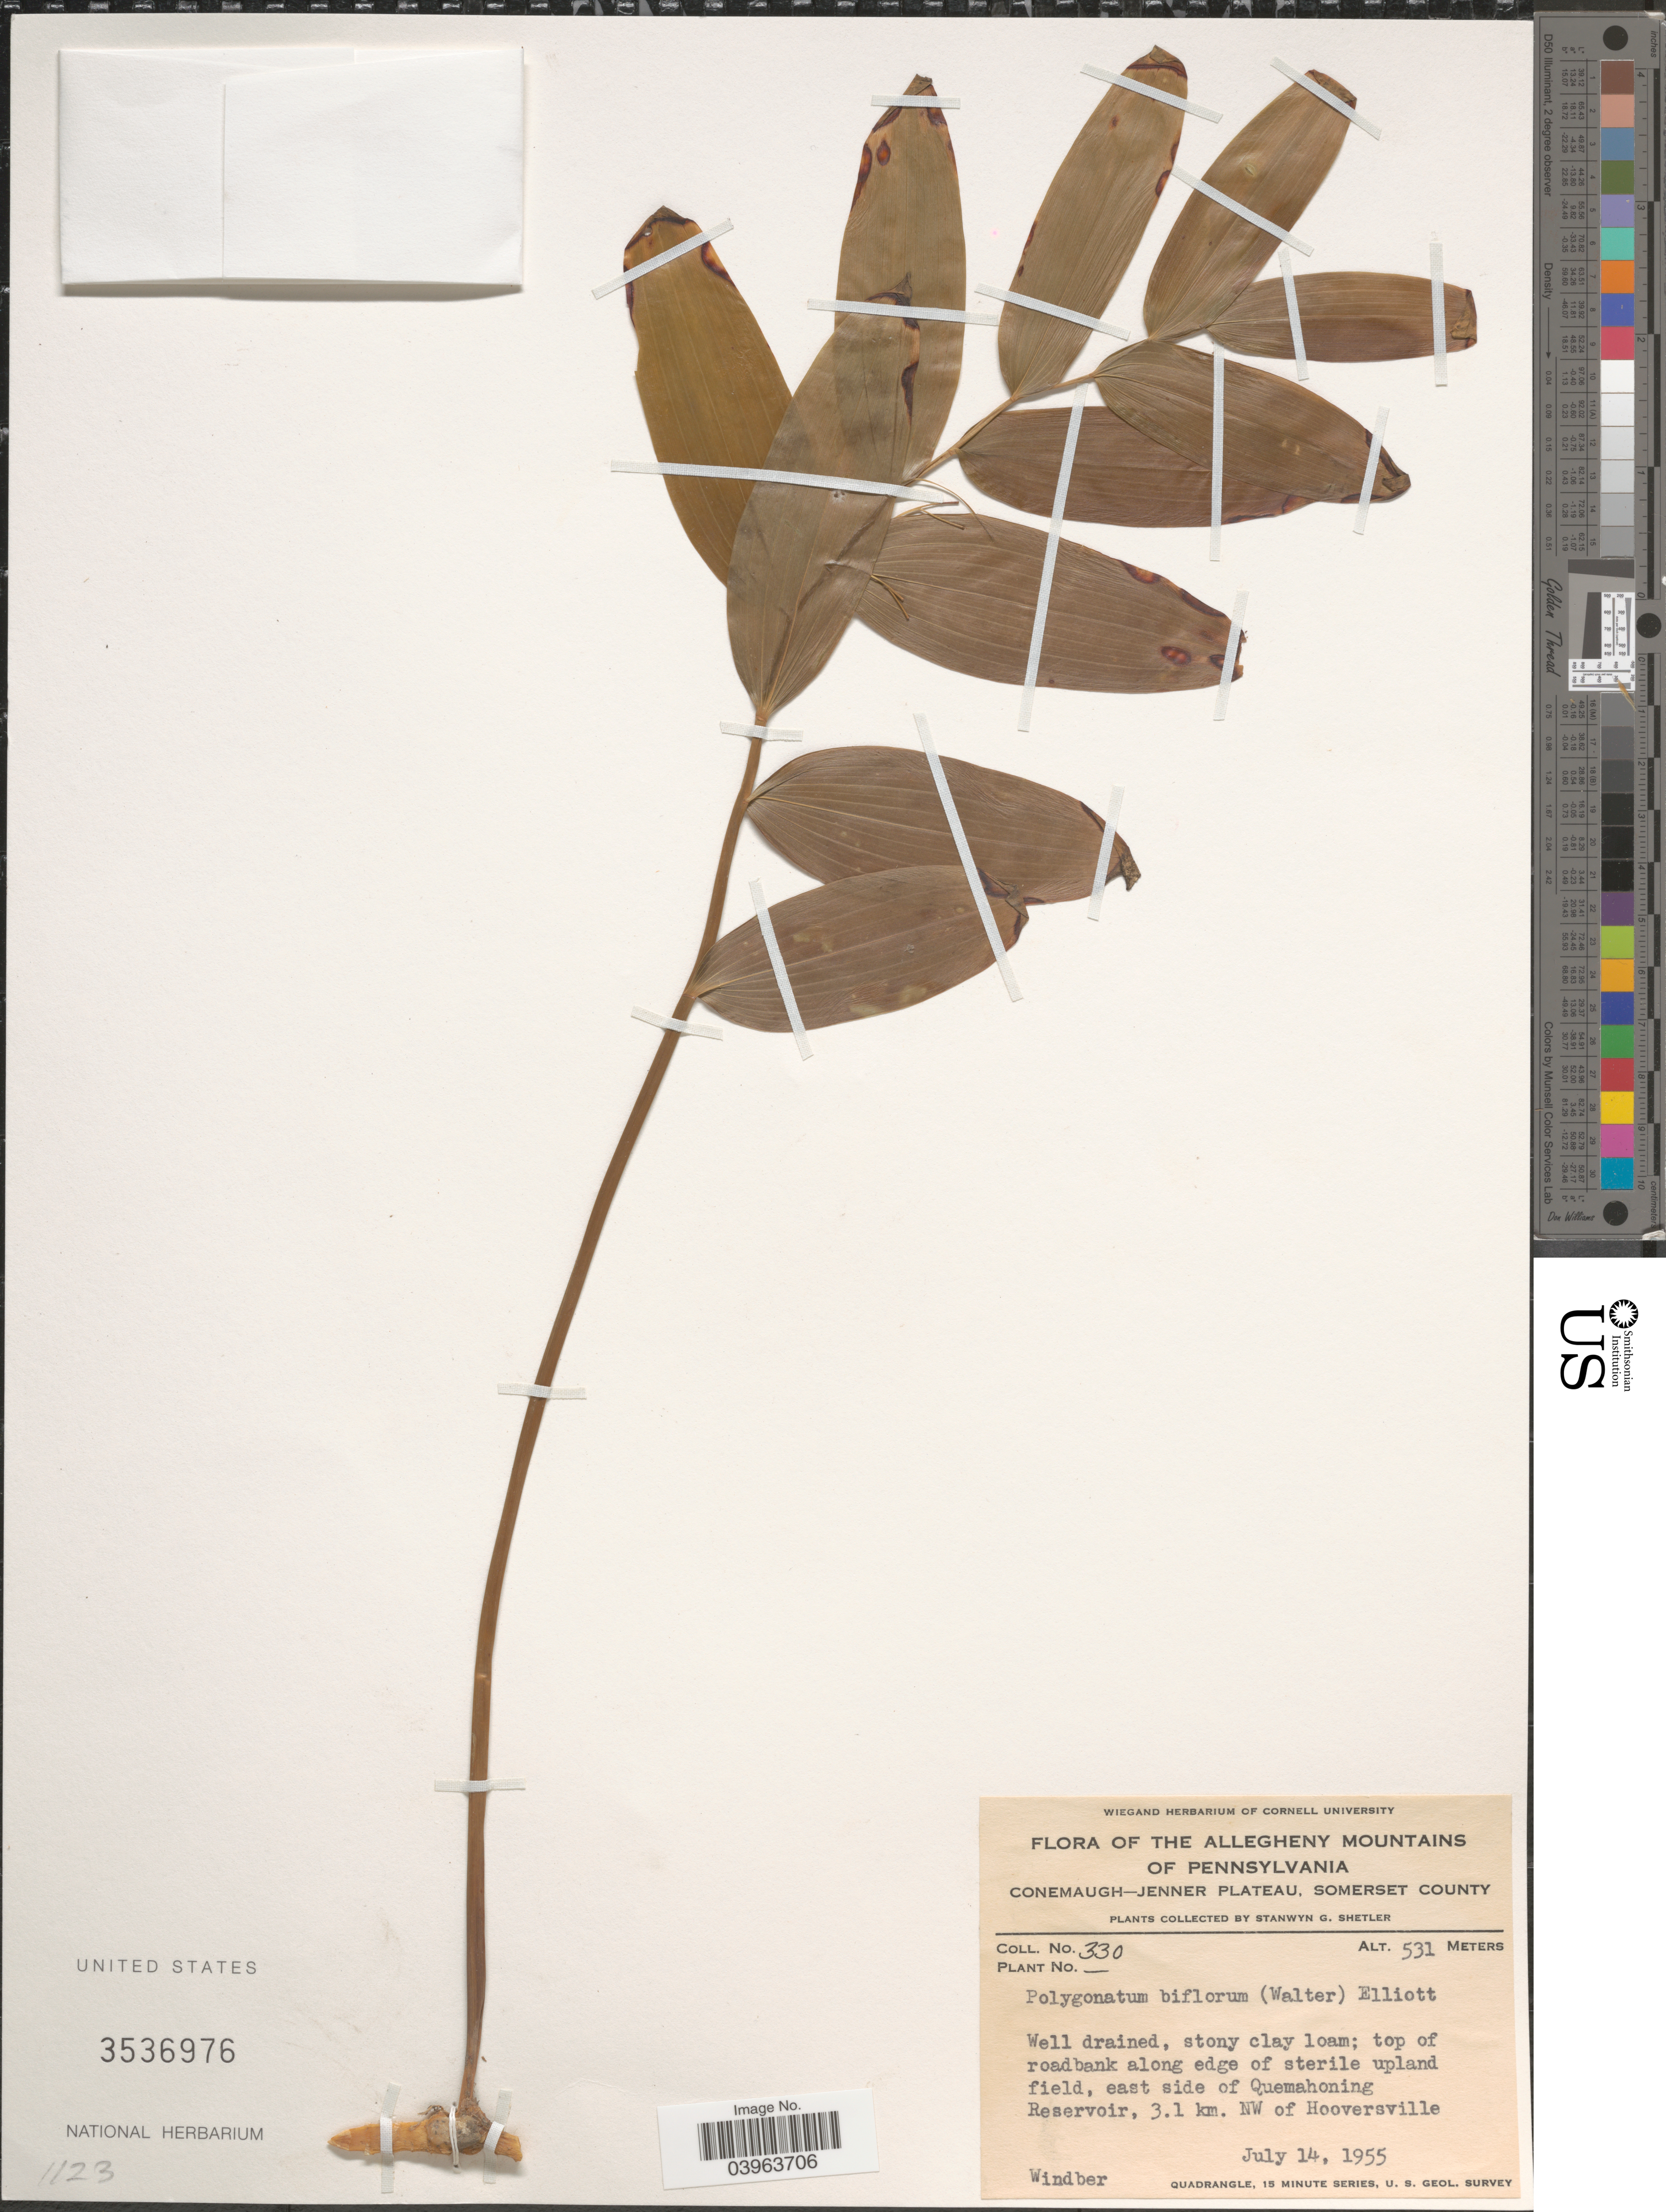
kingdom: Plantae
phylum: Tracheophyta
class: Liliopsida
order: Asparagales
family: Asparagaceae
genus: Polygonatum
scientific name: Polygonatum biflorum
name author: (Walter) Elliott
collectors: S. Shetler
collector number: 330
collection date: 1955-07-14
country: United States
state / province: Pennsylvania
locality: The Allegheny Mountains of Pennsylvania. Conemaugh-Jenner Plateau, Somerset County. Top of roadbank along edge of sterile upland field, east side of Quemahoning Reservoir, 3.1 km. NW of Hooversville.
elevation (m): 531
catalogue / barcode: US 3536976